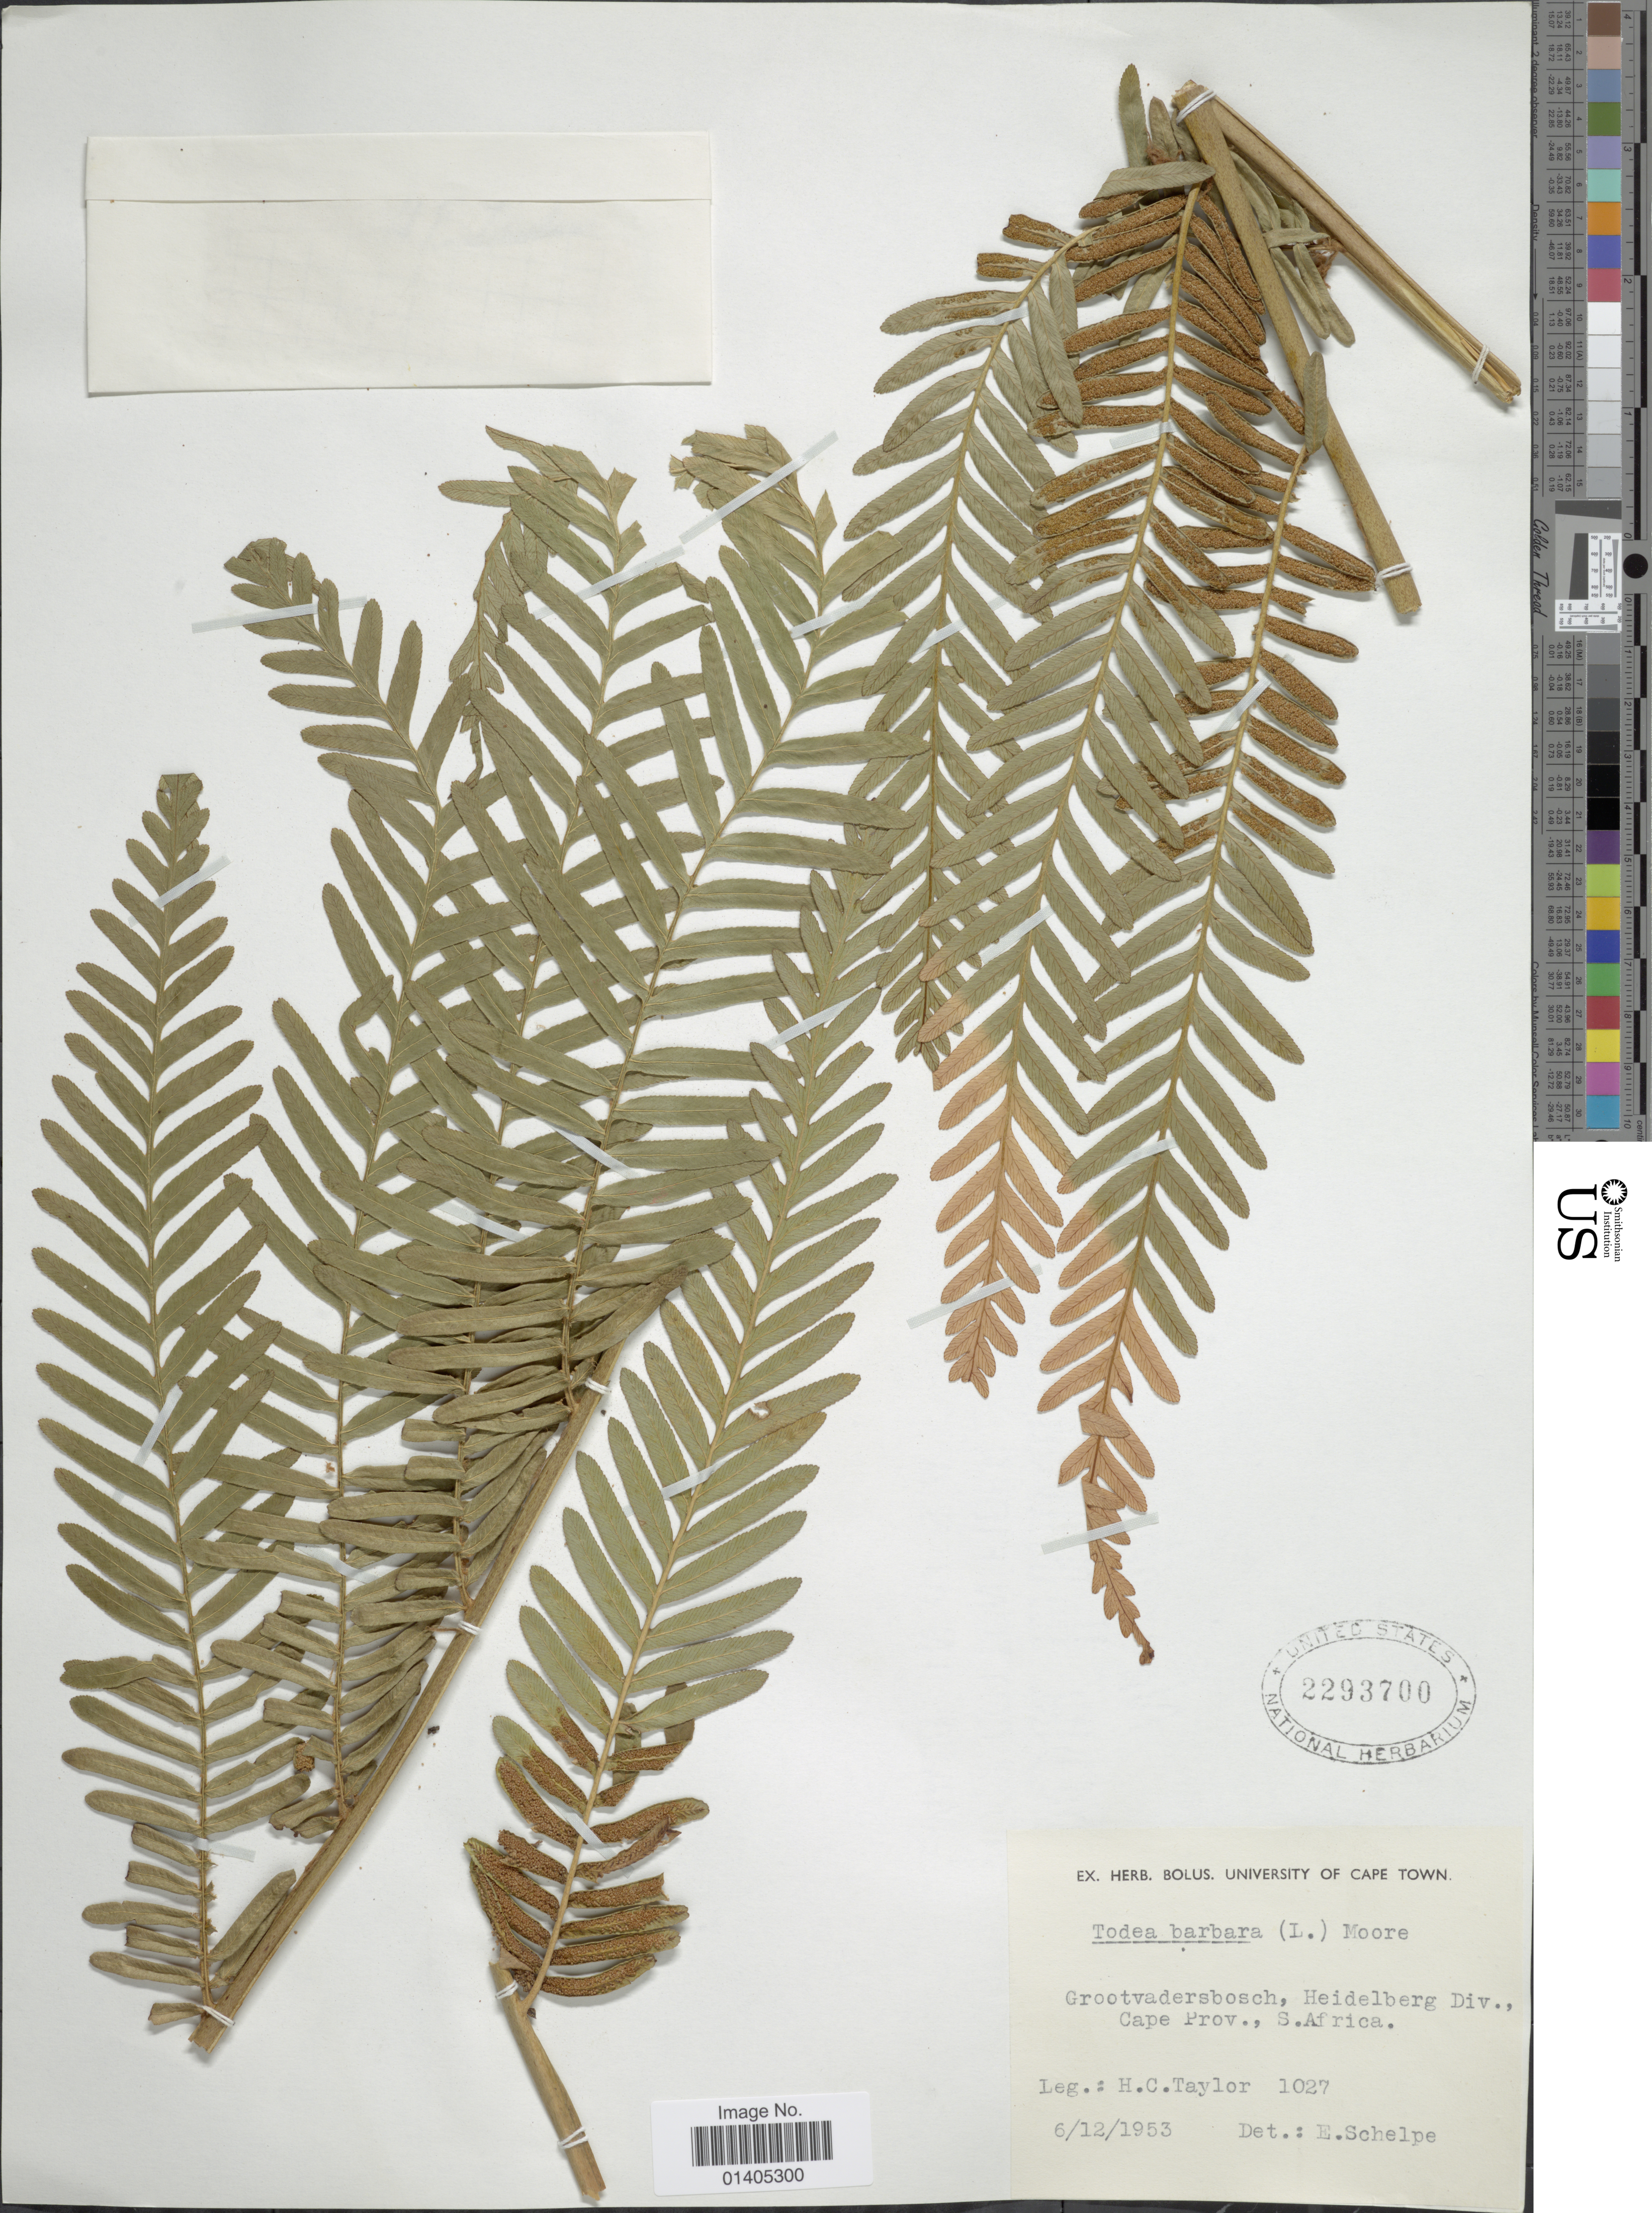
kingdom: Plantae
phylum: Tracheophyta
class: Polypodiopsida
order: Osmundales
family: Osmundaceae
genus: Todea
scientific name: Todea barbara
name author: T. Moore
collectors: H. Taylor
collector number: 1027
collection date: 1953-12-06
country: South Africa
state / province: Western Cape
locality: Grootvaderbosch, heidelberg Div.,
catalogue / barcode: US 2293700